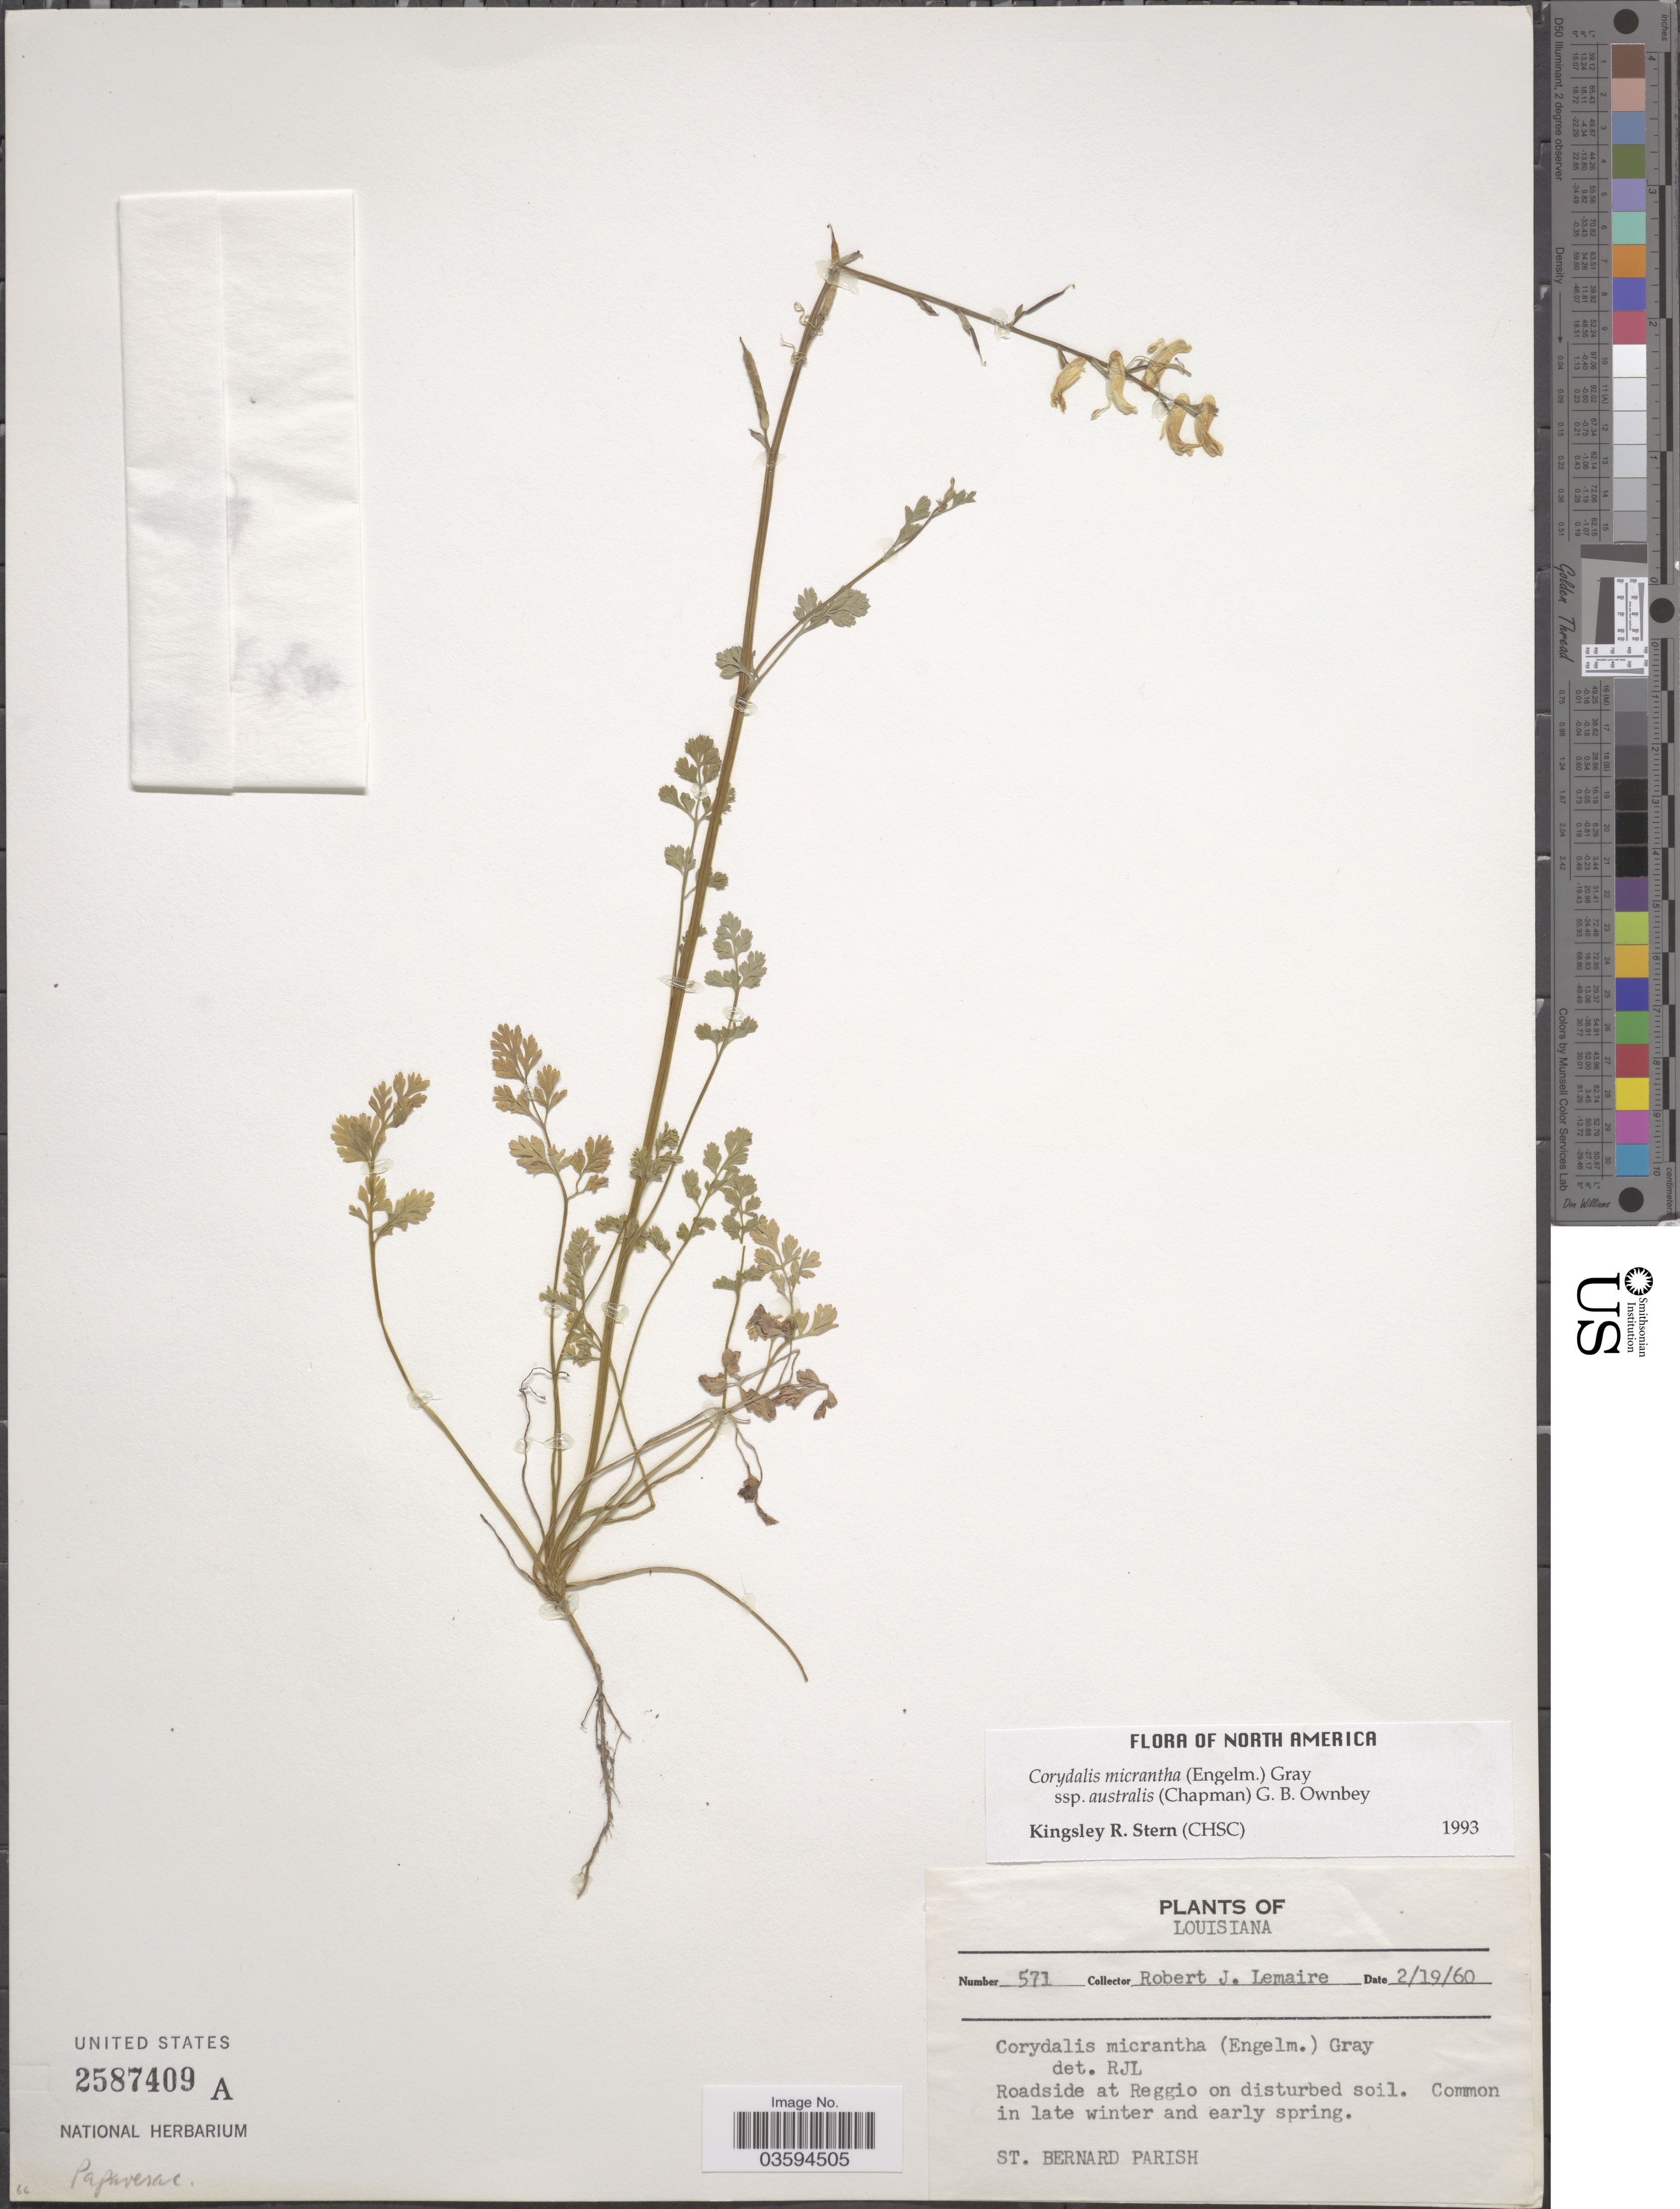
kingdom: Plantae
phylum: Tracheophyta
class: Magnoliopsida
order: Ranunculales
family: Papaveraceae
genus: Corydalis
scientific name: Corydalis micrantha subsp. australis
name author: (Chapm.) G.B. Ownbey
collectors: R. J. Lemaire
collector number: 571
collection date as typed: Transcribed d/m/y: 19/2/60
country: United States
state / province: Louisiana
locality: Roadside at Reggio. St. Bernard Parish.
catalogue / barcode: US 2587409A